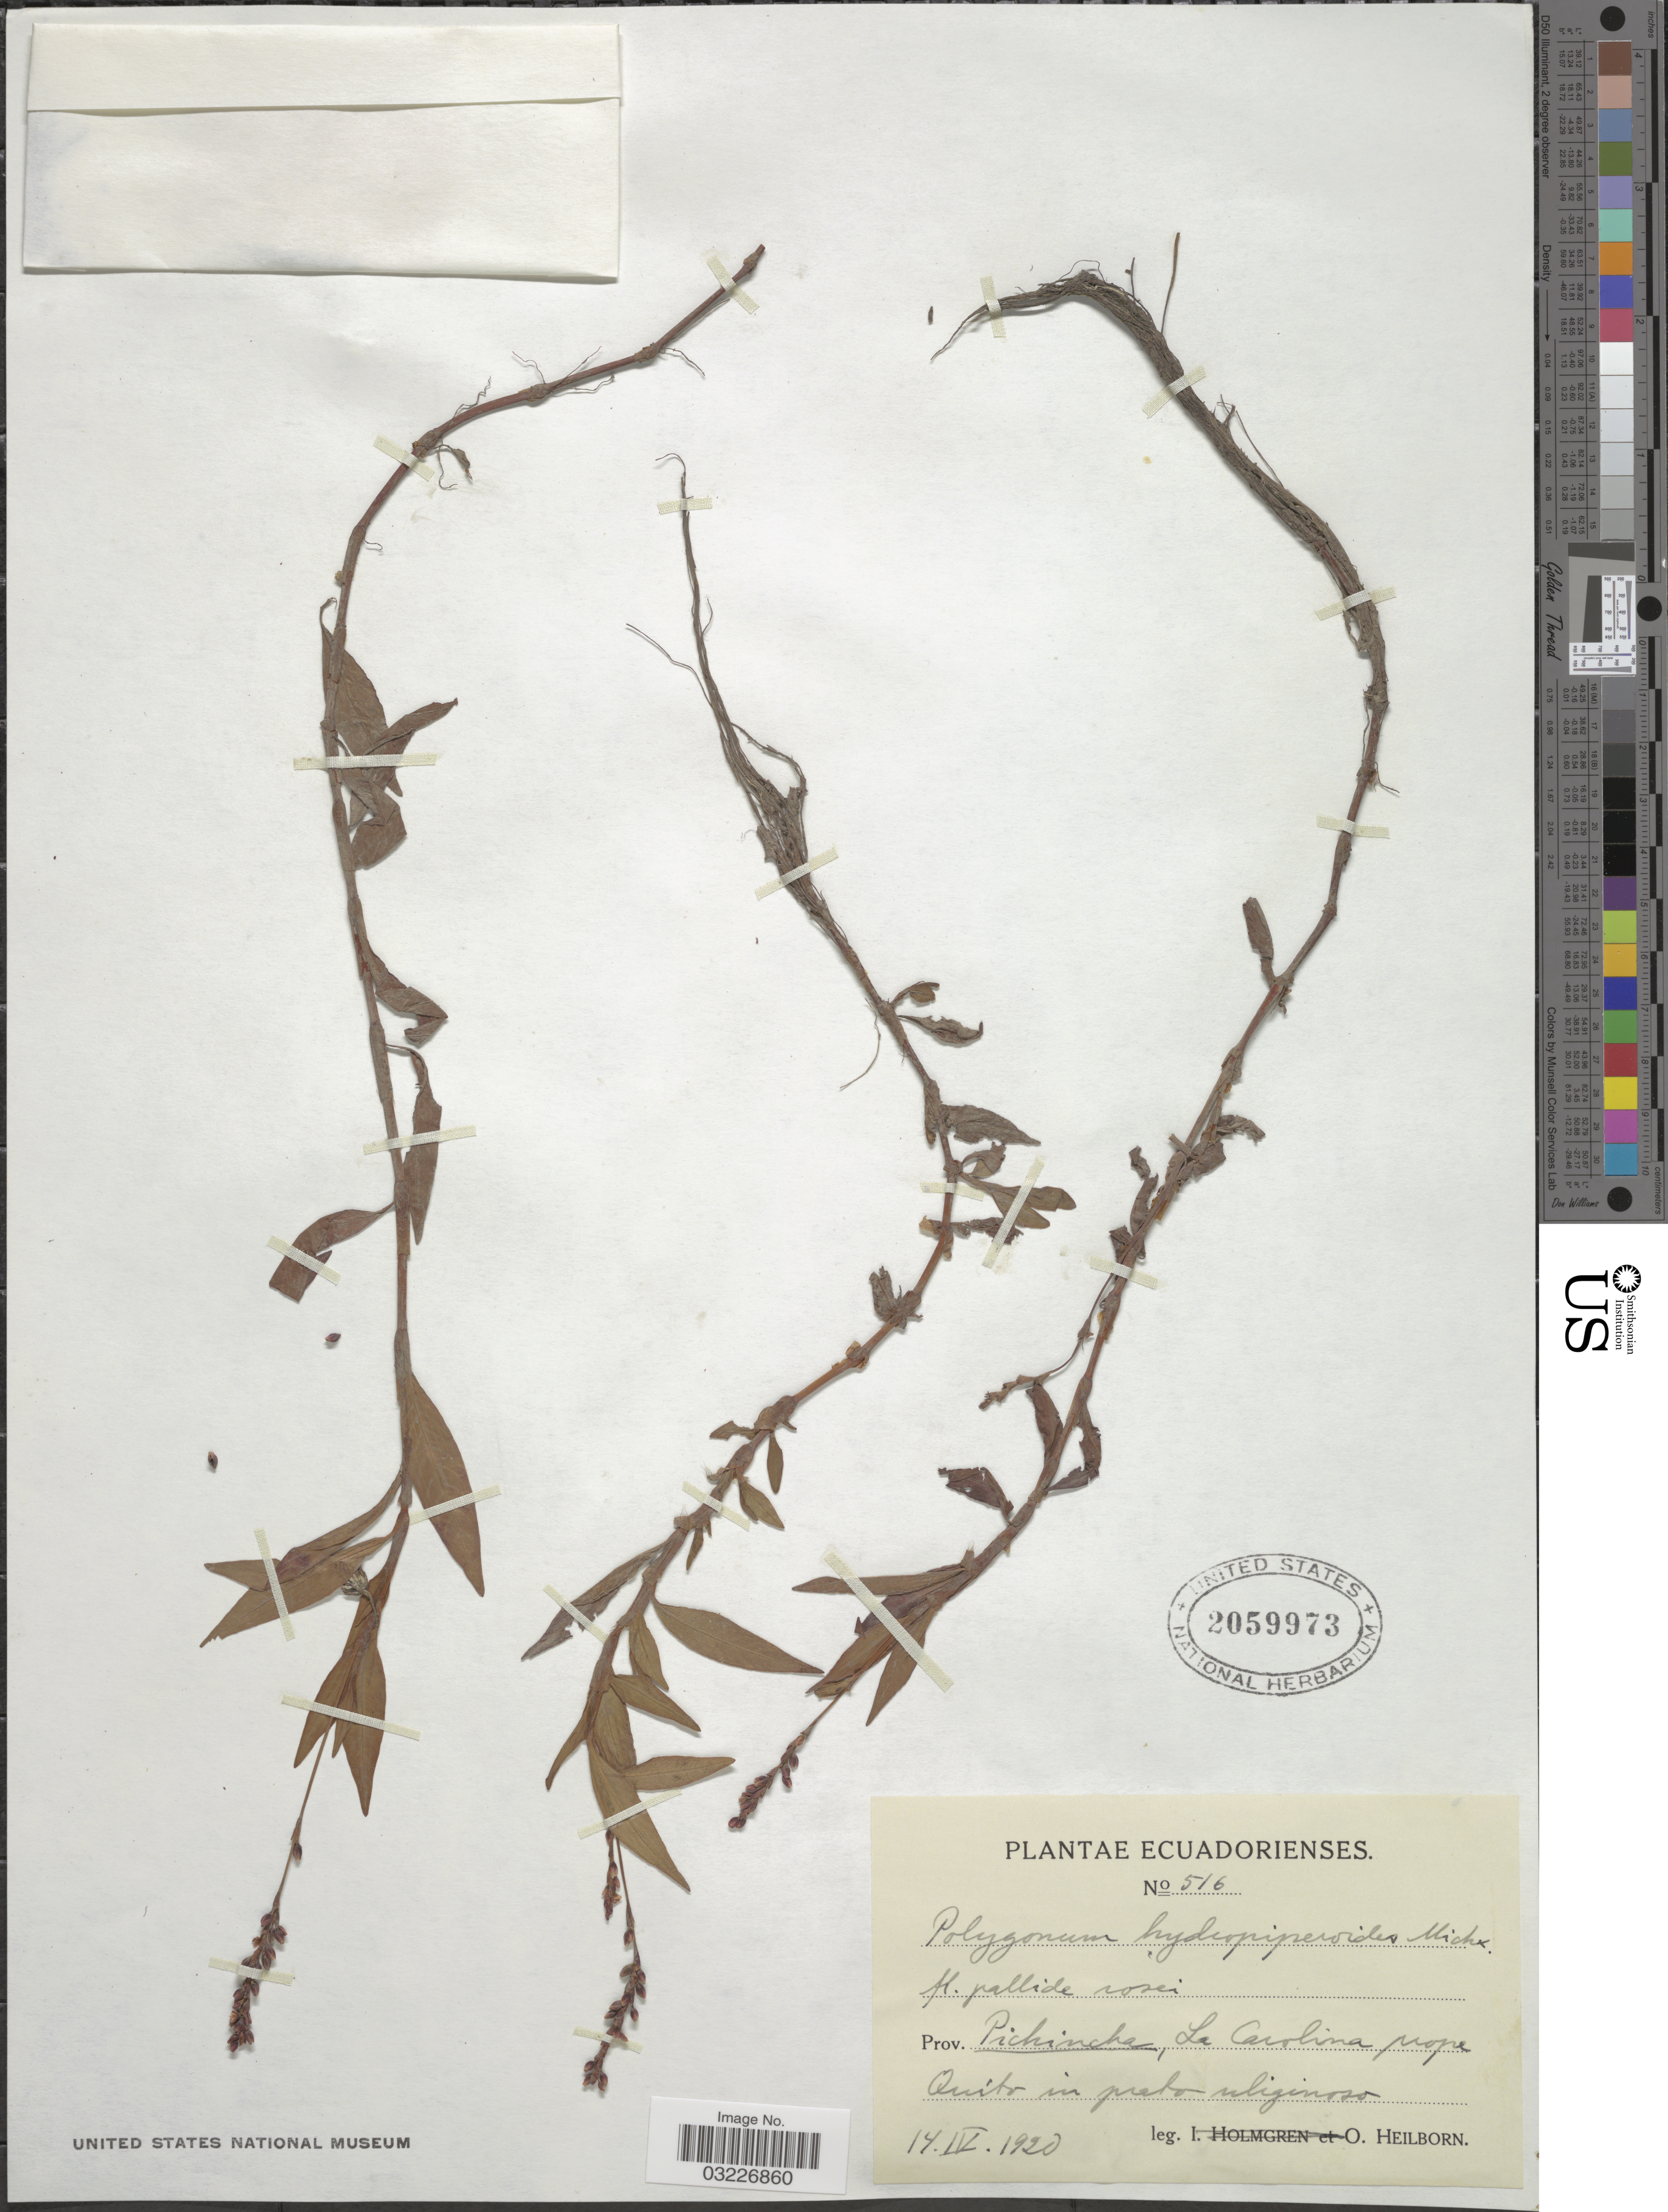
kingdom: Plantae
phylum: Tracheophyta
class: Magnoliopsida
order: Caryophyllales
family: Polygonaceae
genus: Polygonum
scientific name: Polygonum hydropiperoides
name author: Michx.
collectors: O. Heilborn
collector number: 516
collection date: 1920-04-14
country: Ecuador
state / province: Pichincha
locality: La Carolina prope Quito in preto uliginoso.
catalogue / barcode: US 2059973